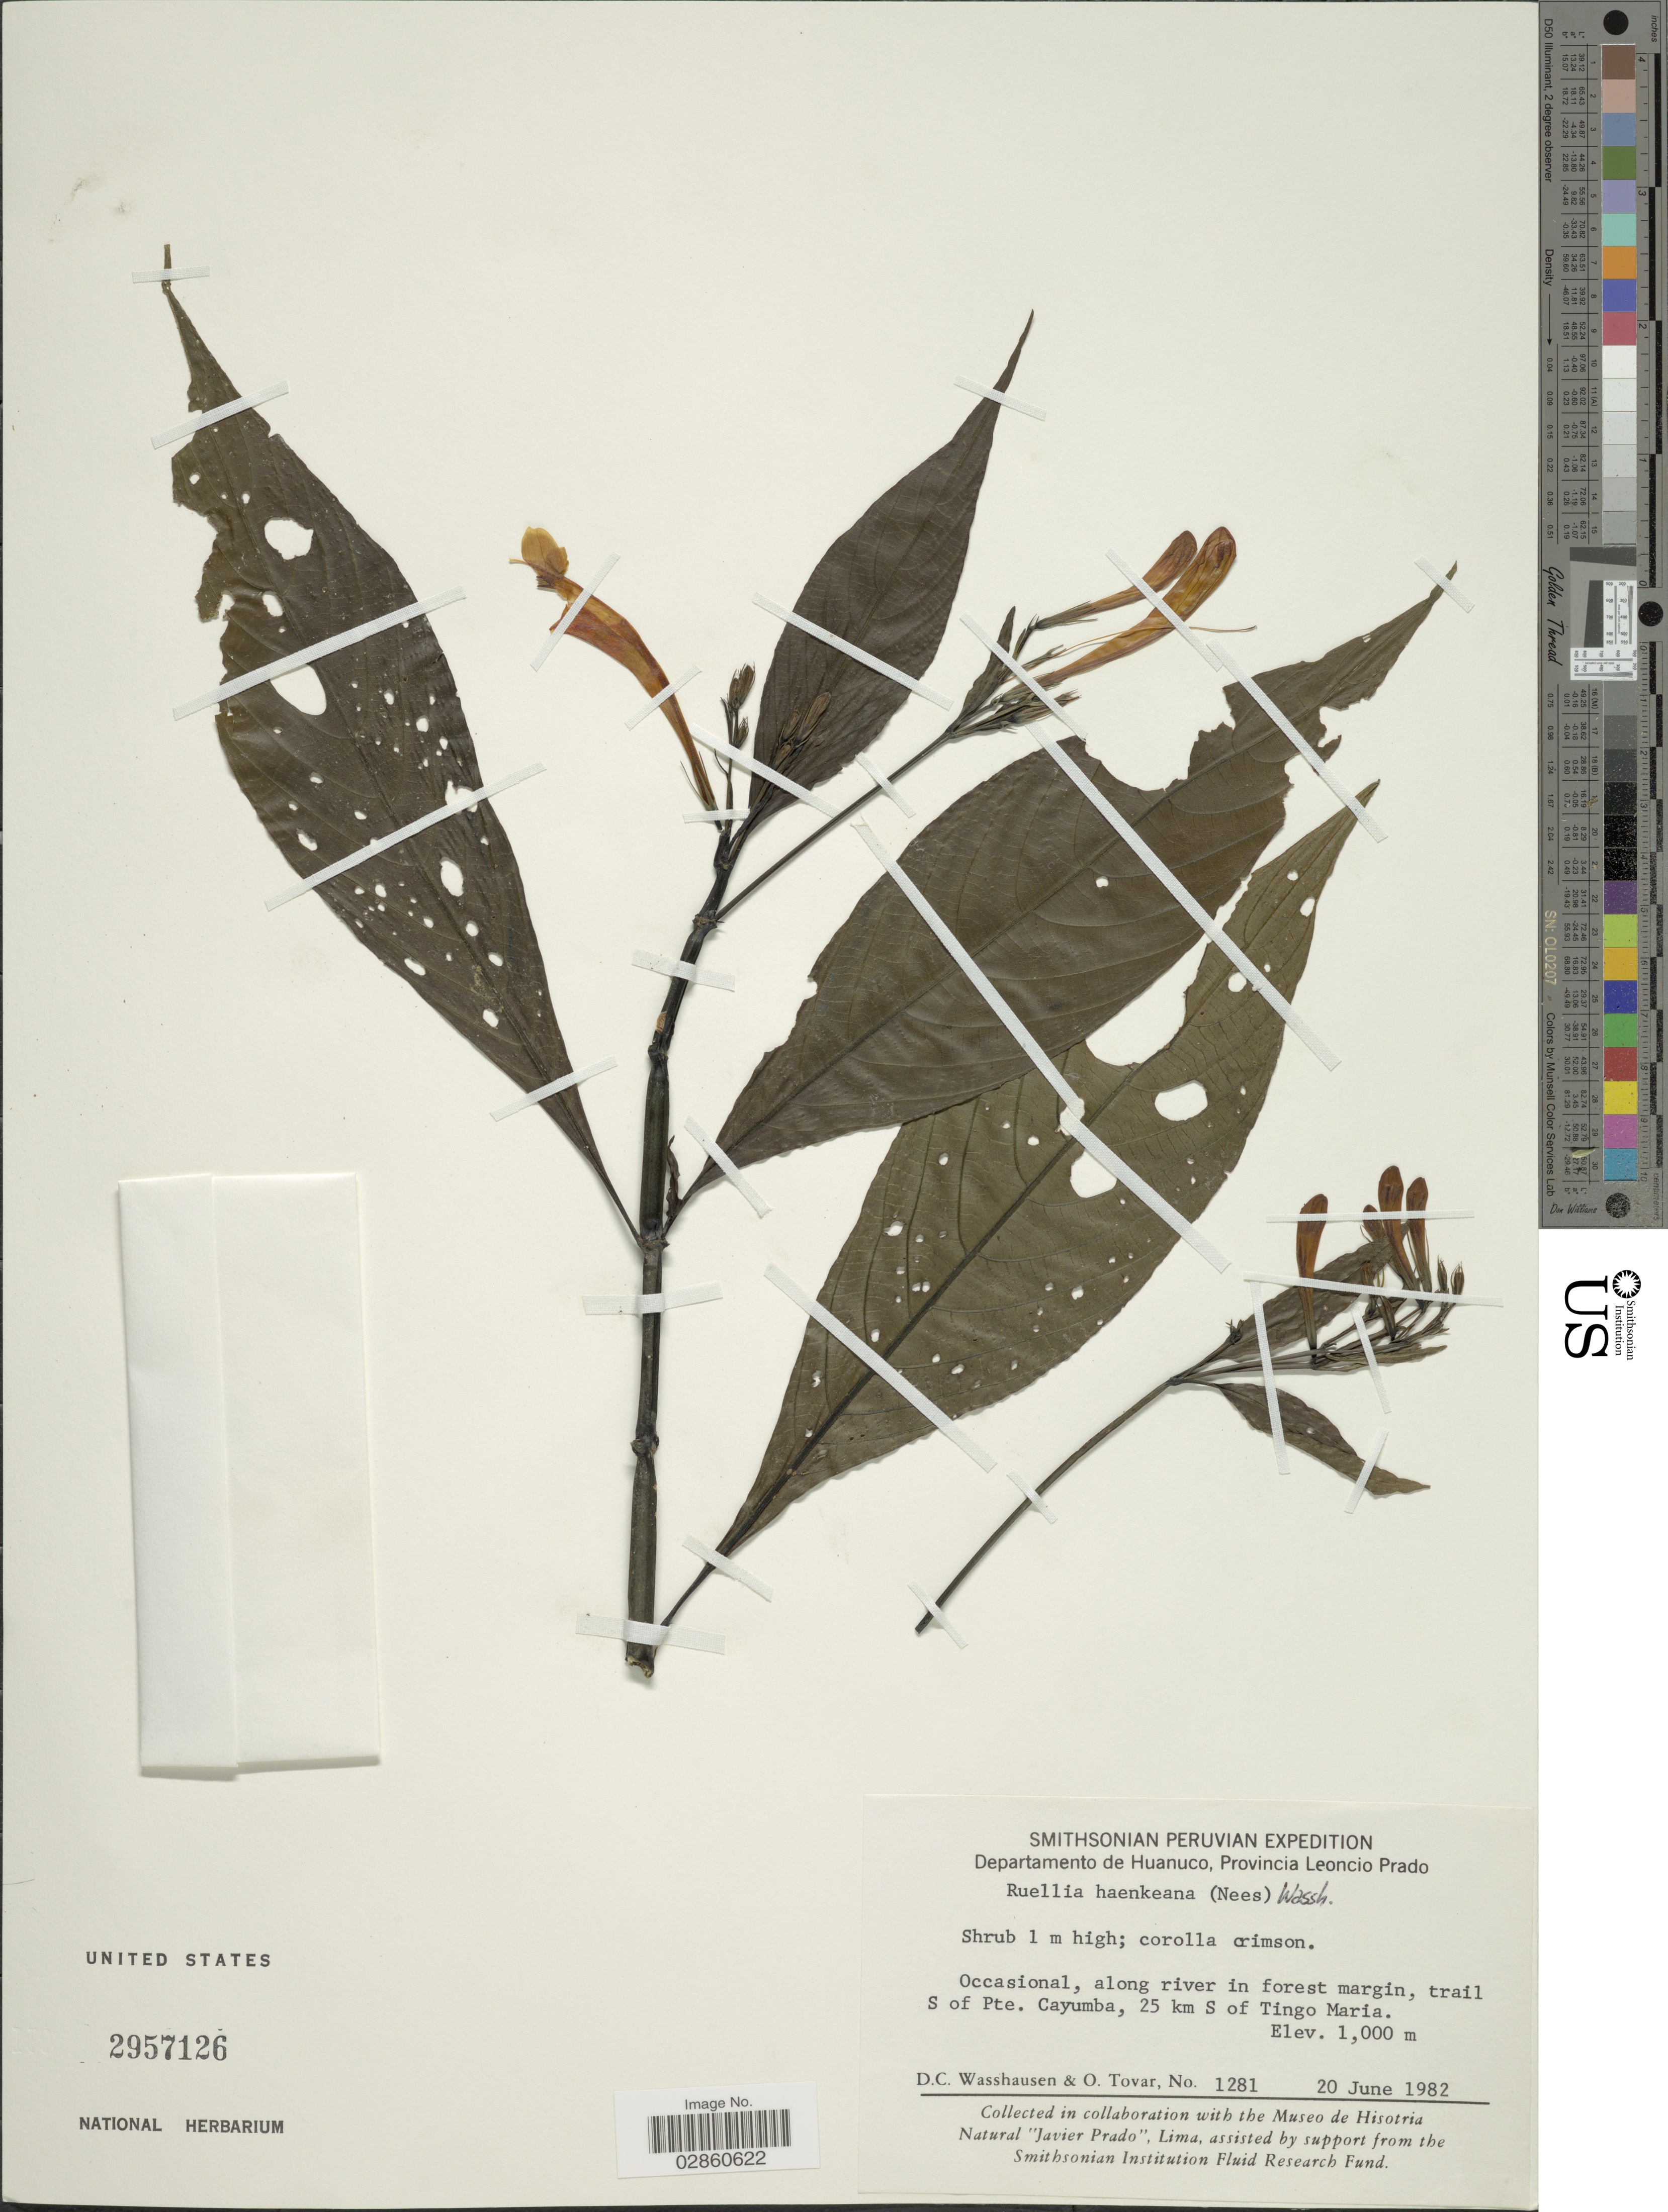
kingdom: Plantae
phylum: Tracheophyta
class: Magnoliopsida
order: Lamiales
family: Acanthaceae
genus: Ruellia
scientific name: Ruellia haenkeana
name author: (Nees) Wassh.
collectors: D. C. Wasshausen & Ó. Tovar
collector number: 1281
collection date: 1982-06-20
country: Peru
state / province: Huánuco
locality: Departamento de Huanuco, Provincia Leoncio Prado. Occasional, along river in forest margin, trail S of Pte. Cayumba, 25 km S of Tingo Maria.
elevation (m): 1000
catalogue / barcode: US 2957126